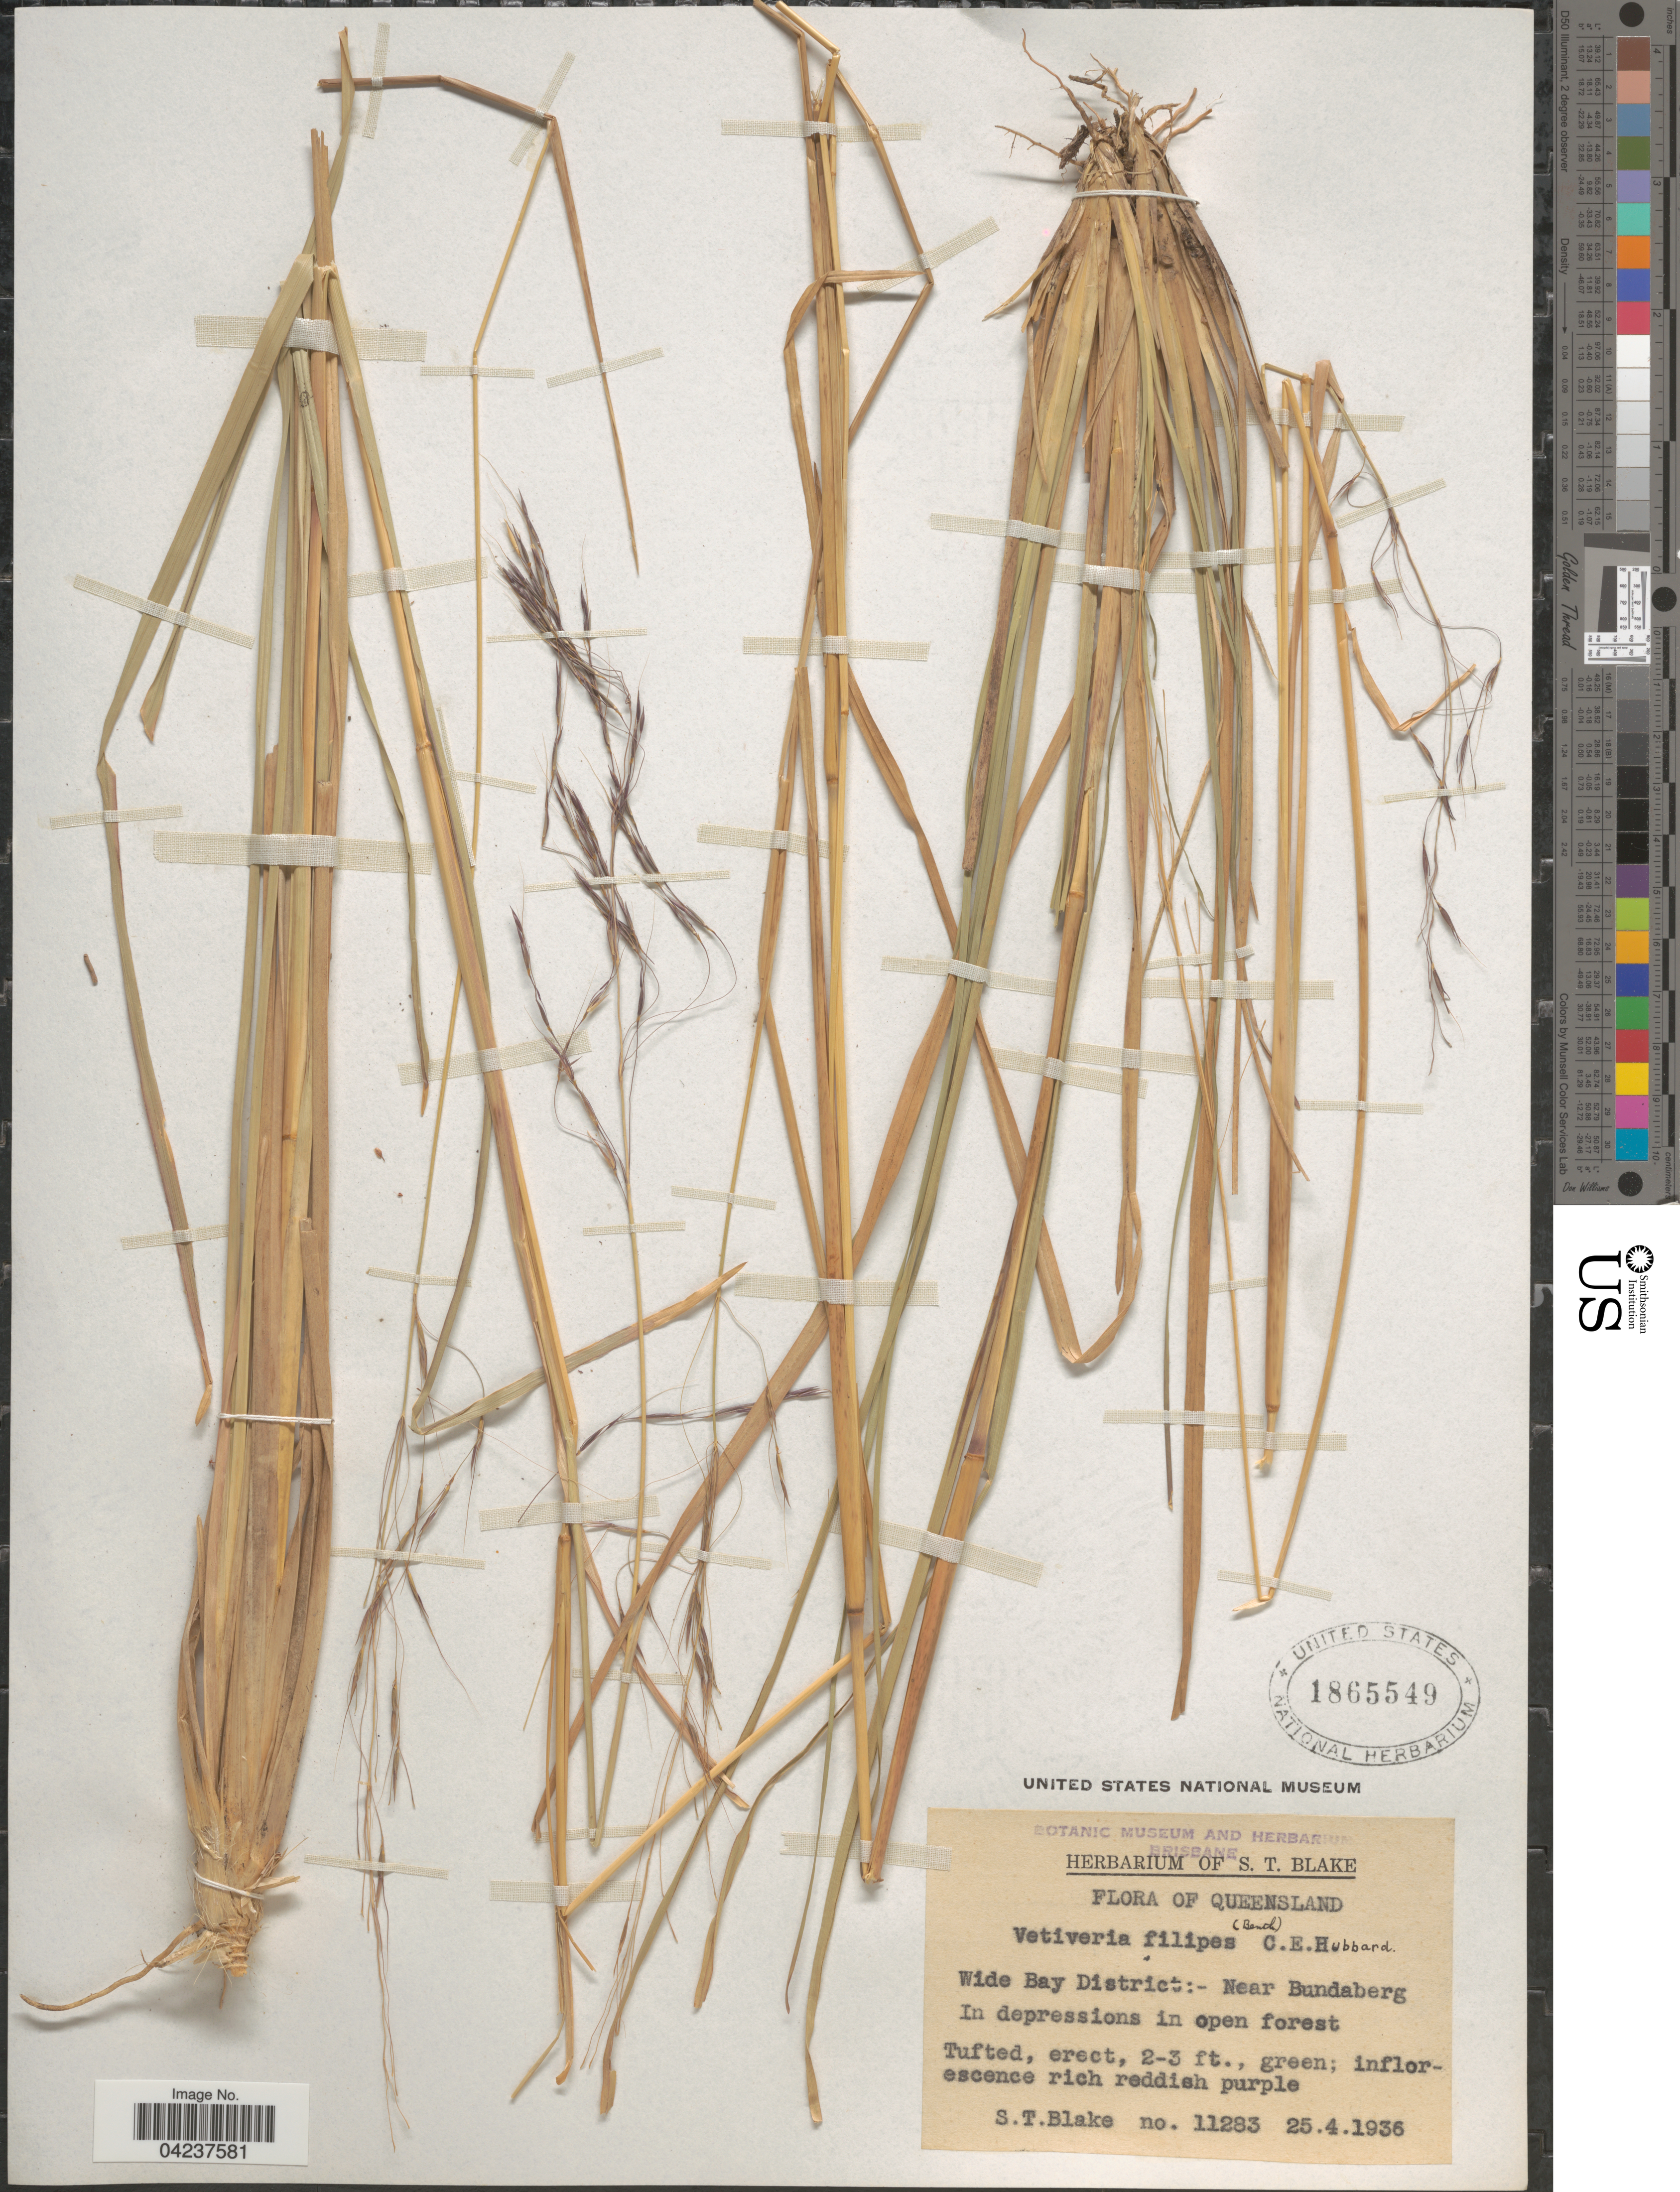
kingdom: Plantae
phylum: Tracheophyta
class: Liliopsida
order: Poales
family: Poaceae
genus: Chrysopogon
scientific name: Chrysopogon filipes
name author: (Benth.) Reeder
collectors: S. T. Blake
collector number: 11283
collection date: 1936-04-25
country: Australia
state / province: Queensland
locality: Wide Bay District:- Near Bundaberg.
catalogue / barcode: US 1865549